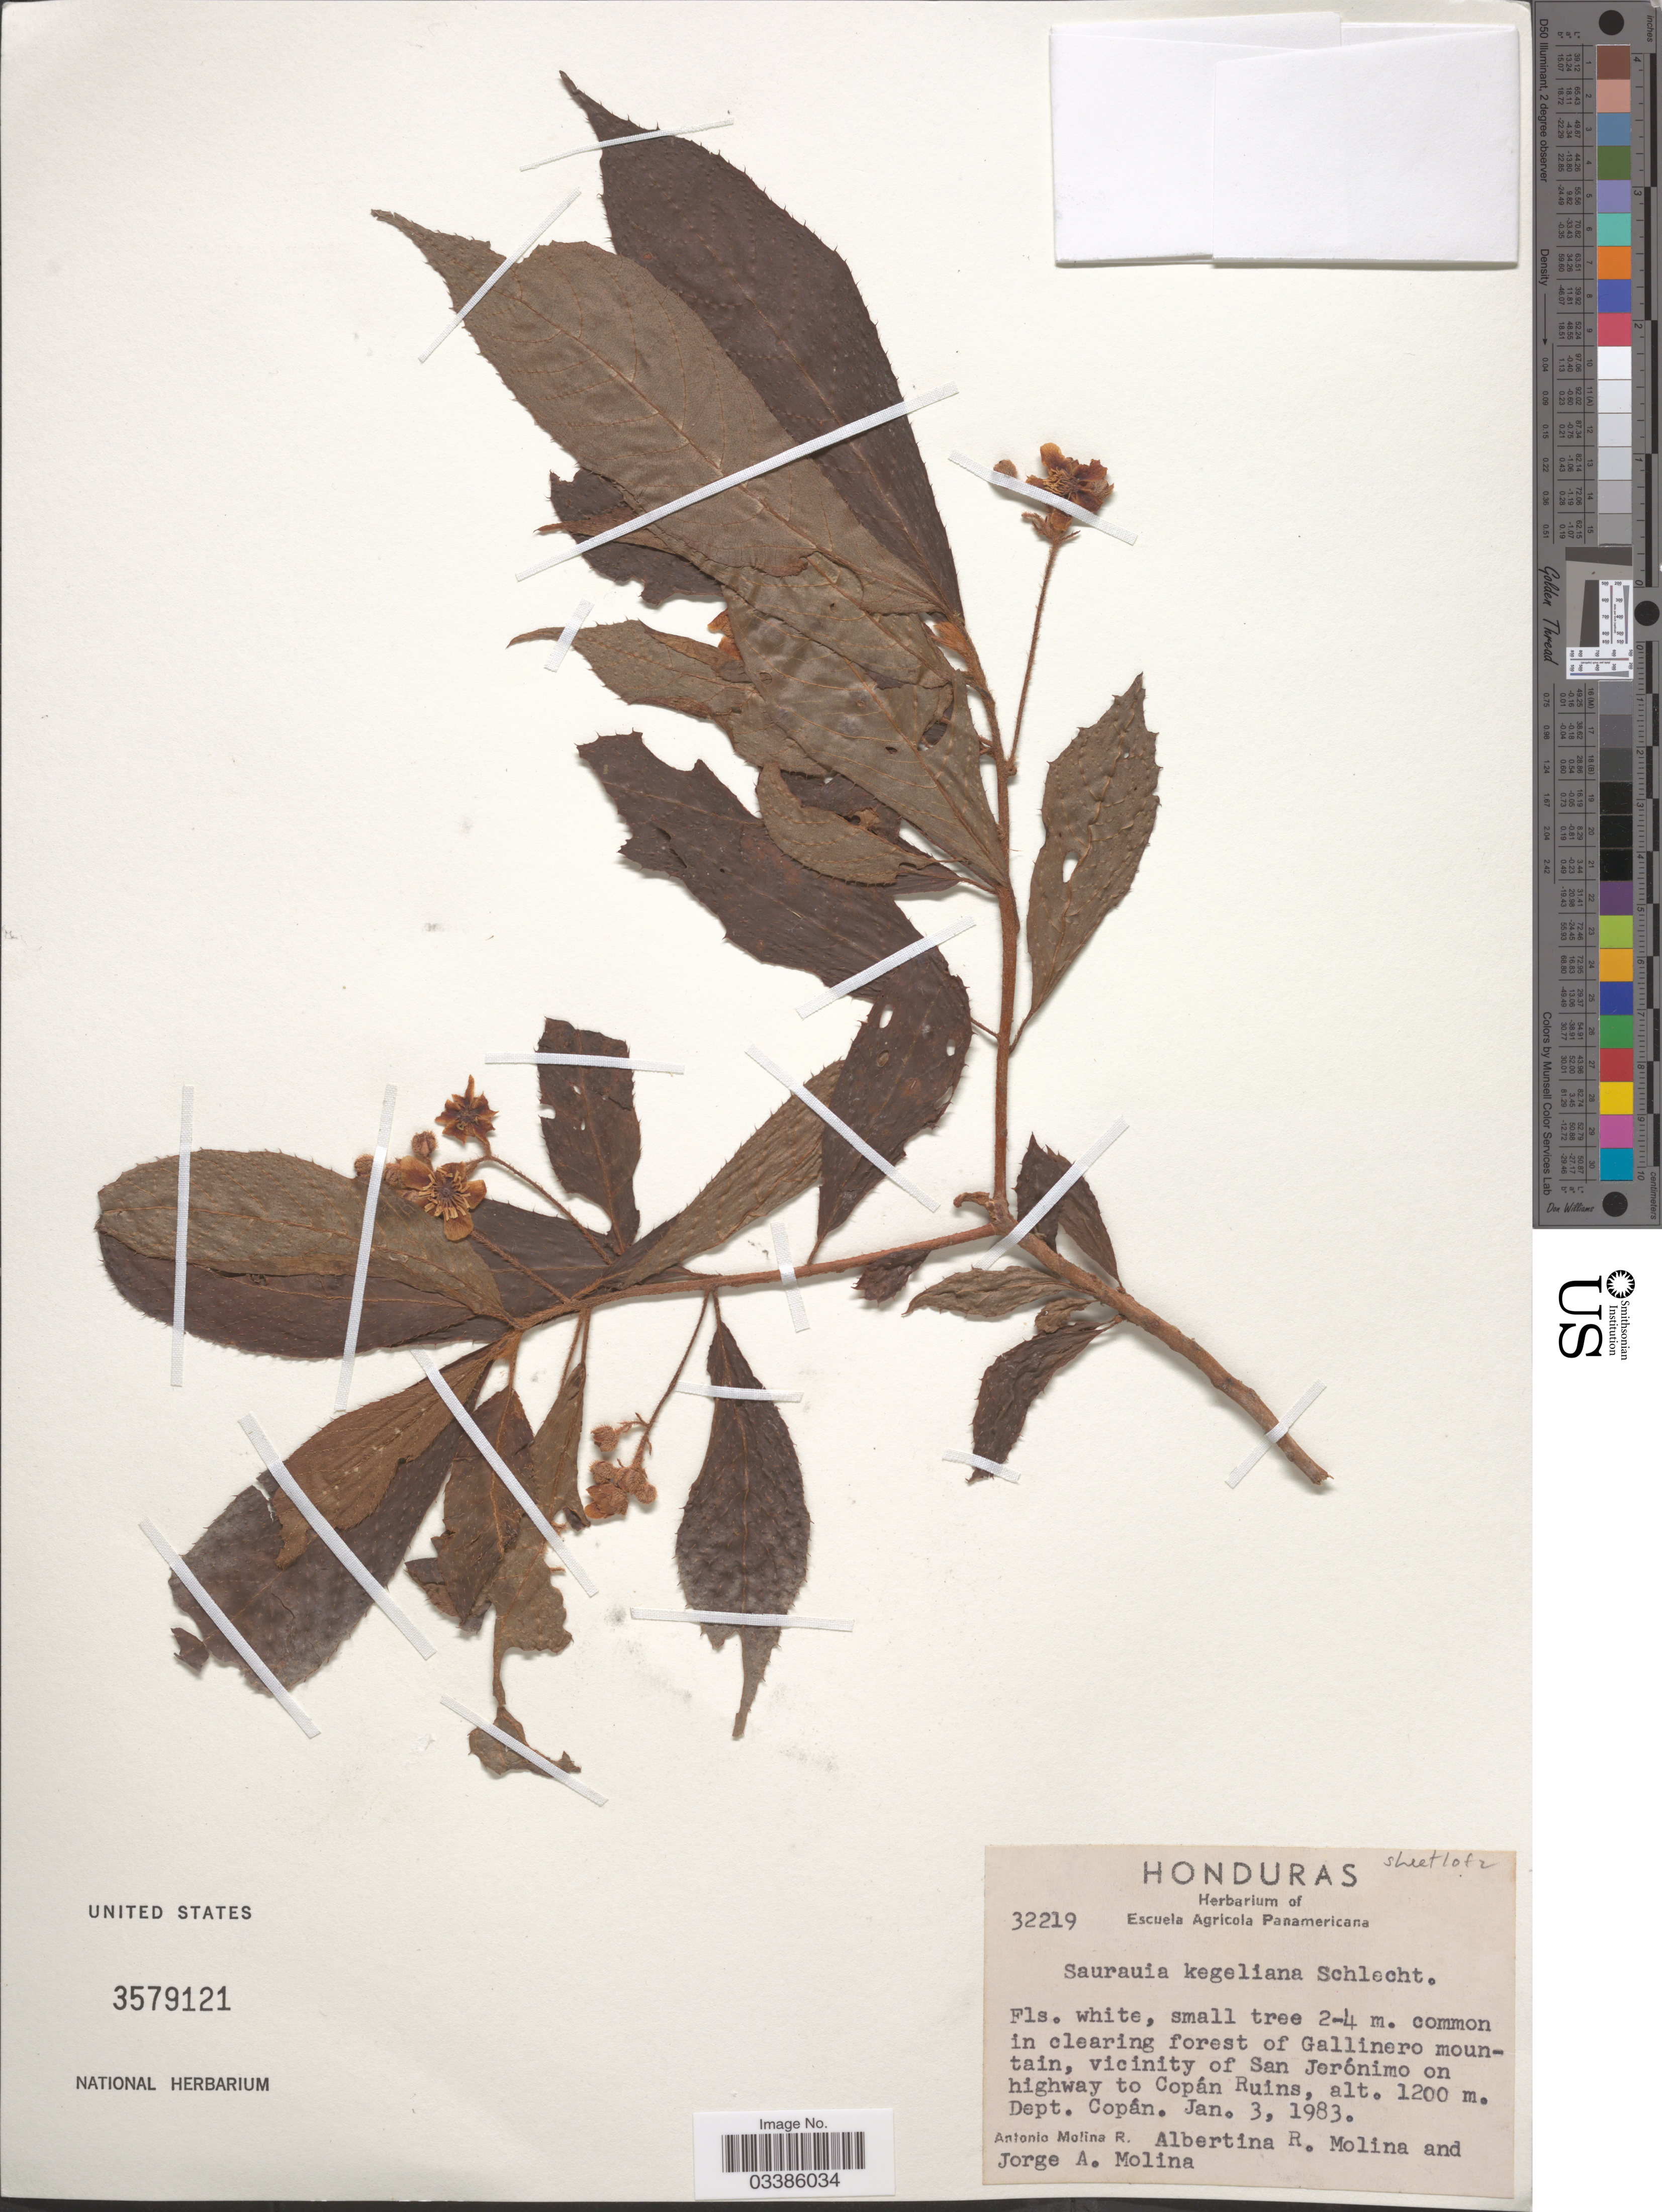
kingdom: Plantae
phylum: Tracheophyta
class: Magnoliopsida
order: Ericales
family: Actinidiaceae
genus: Saurauia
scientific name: Saurauia kegeliana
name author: Schltdl.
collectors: A. Molina R., A. R. Molina & J. A. Molina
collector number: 32219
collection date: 1983-01-03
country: Honduras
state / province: Copán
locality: Common in clearing forest of Gallinero mountain, vicinity of San Jerónimo on highway to Copán Ruins, Dept. Copán.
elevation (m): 1200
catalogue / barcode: US 3579121